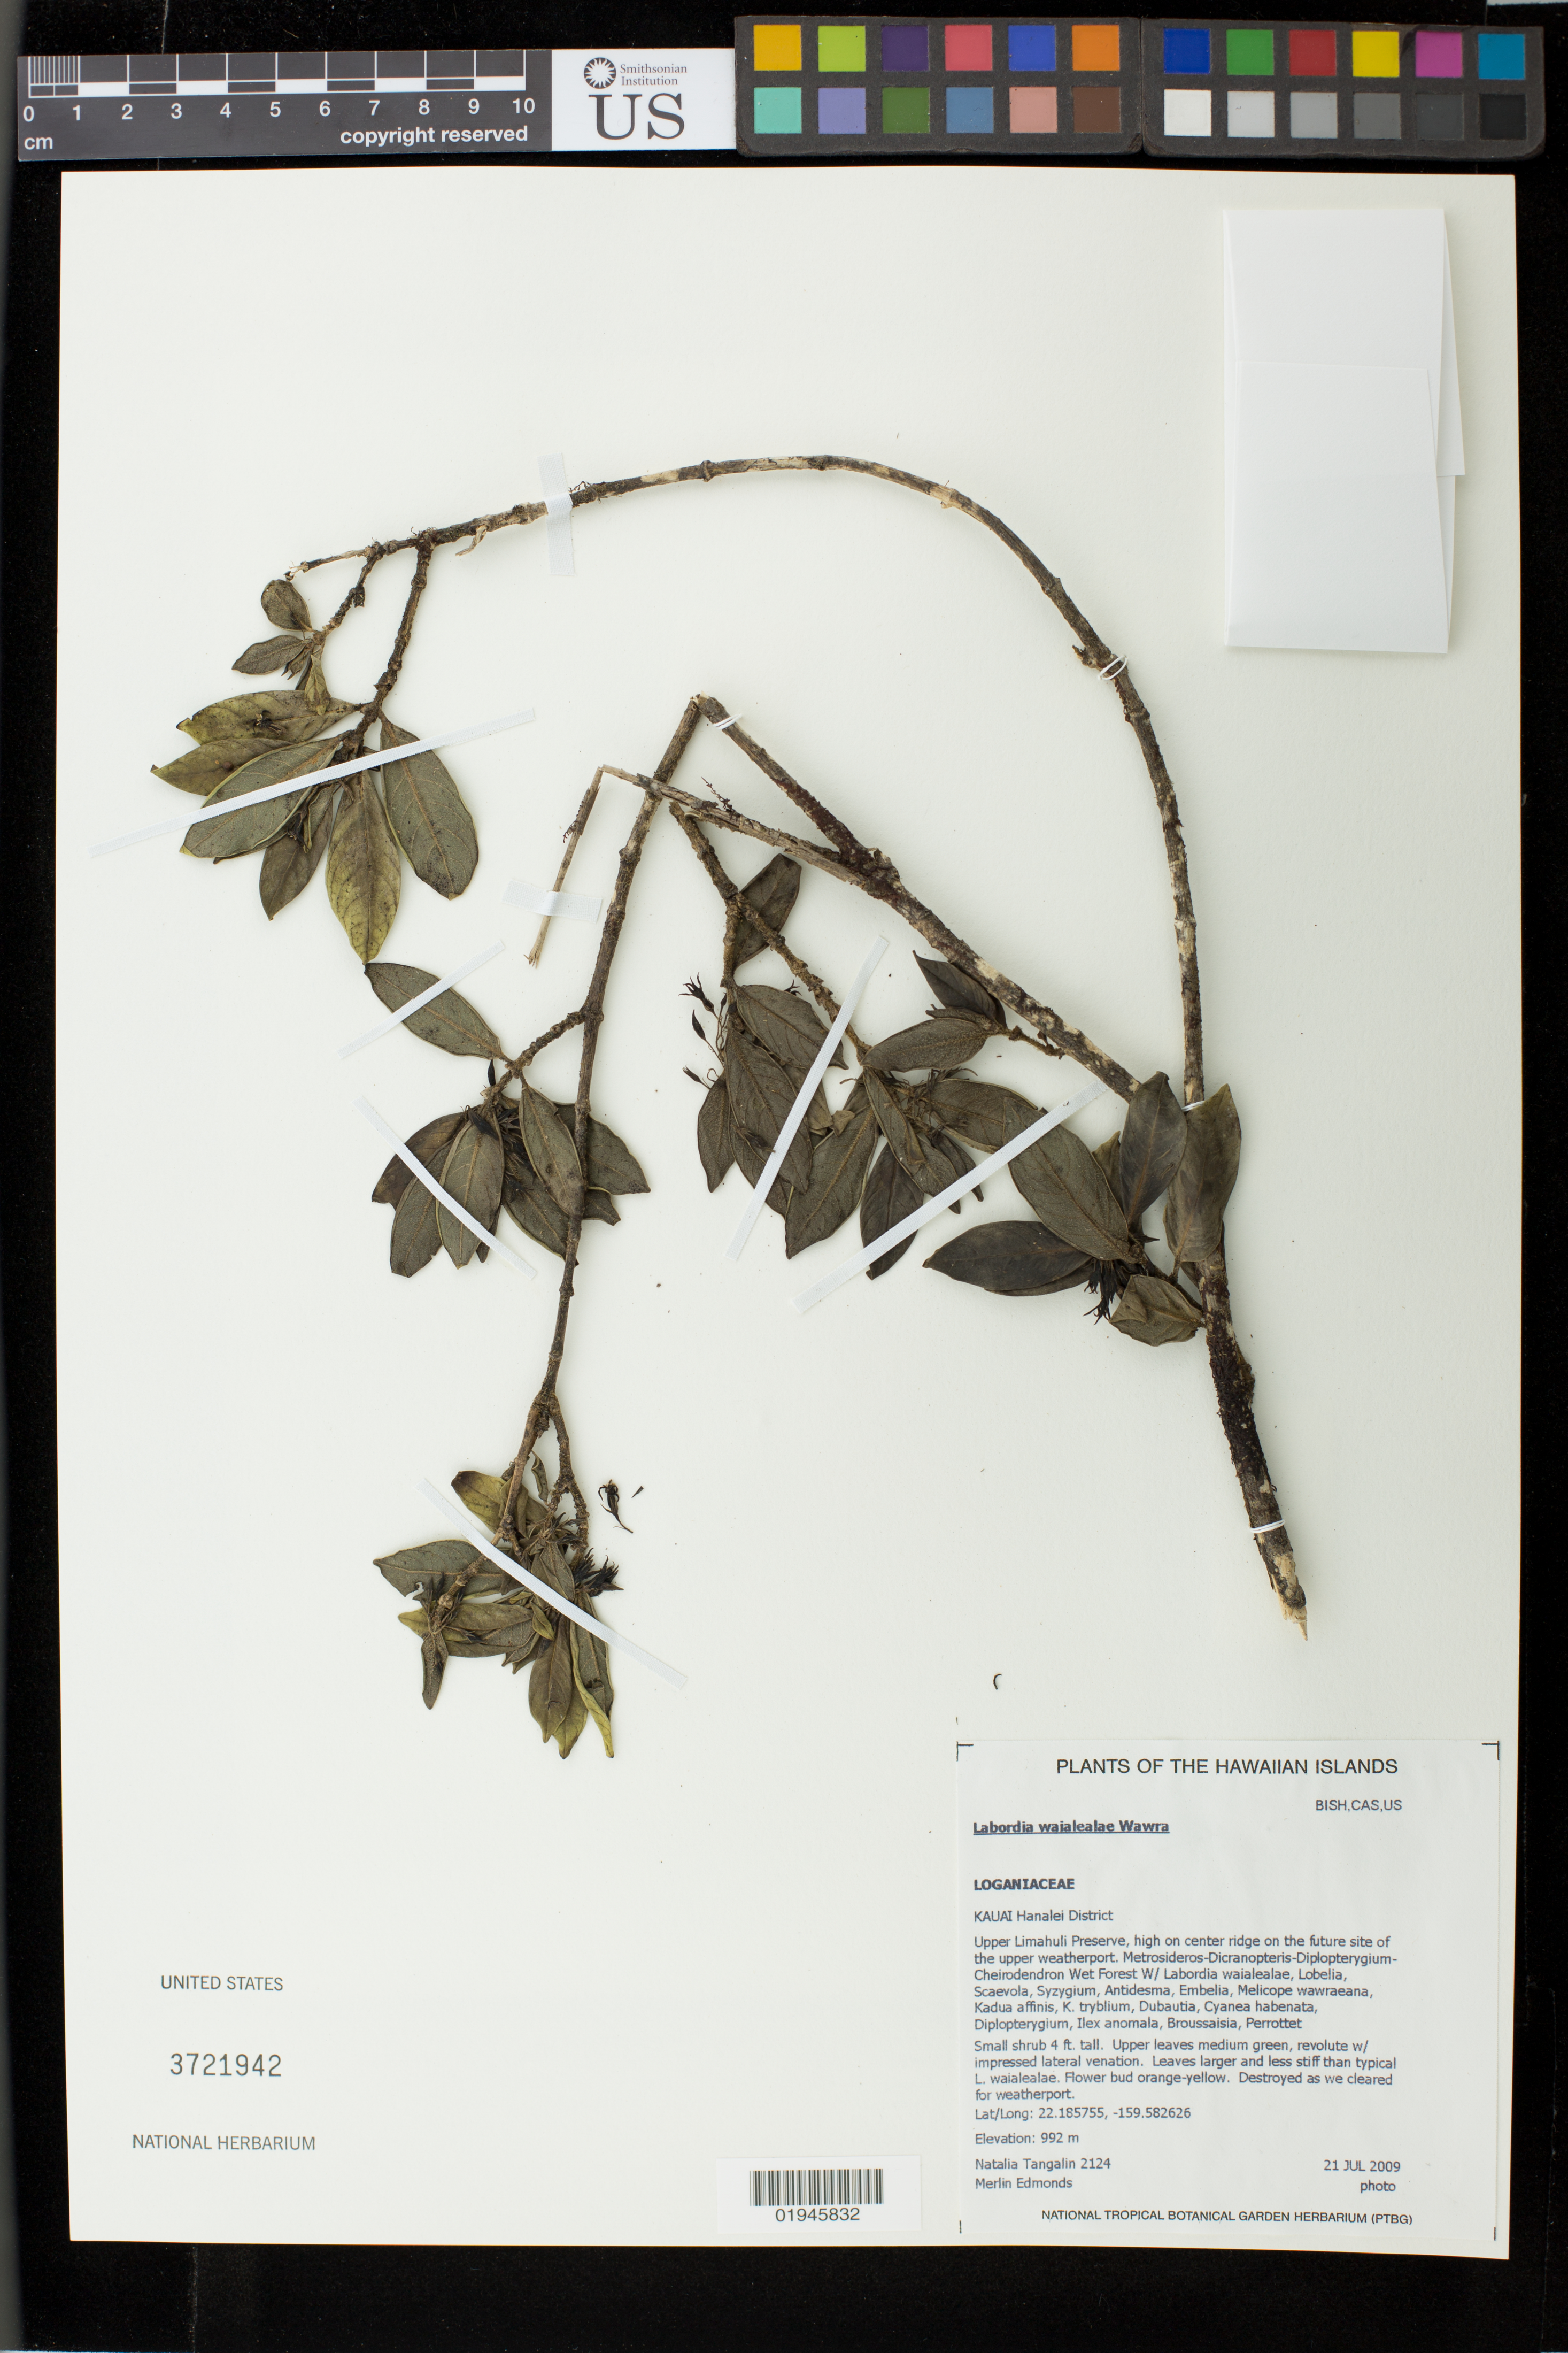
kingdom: Plantae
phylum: Tracheophyta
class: Magnoliopsida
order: Gentianales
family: Loganiaceae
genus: Geniostoma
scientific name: Geniostoma waialealae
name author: (Wawra) Byng & Christenh.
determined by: Wagner, W. L., (BOT), Smithsonian Institution - National Museum of Natural History (UNITED STATES)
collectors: N. Tangalin & M. Edmonds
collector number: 2124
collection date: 2009-07-21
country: United States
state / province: Hawaii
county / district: Kauai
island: Kaua'i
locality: Hanalei District, Upper Limahuli Preserve, high on center ridge on the future site of the upper weatherport.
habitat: Wet forest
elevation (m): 992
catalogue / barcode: US 3721942